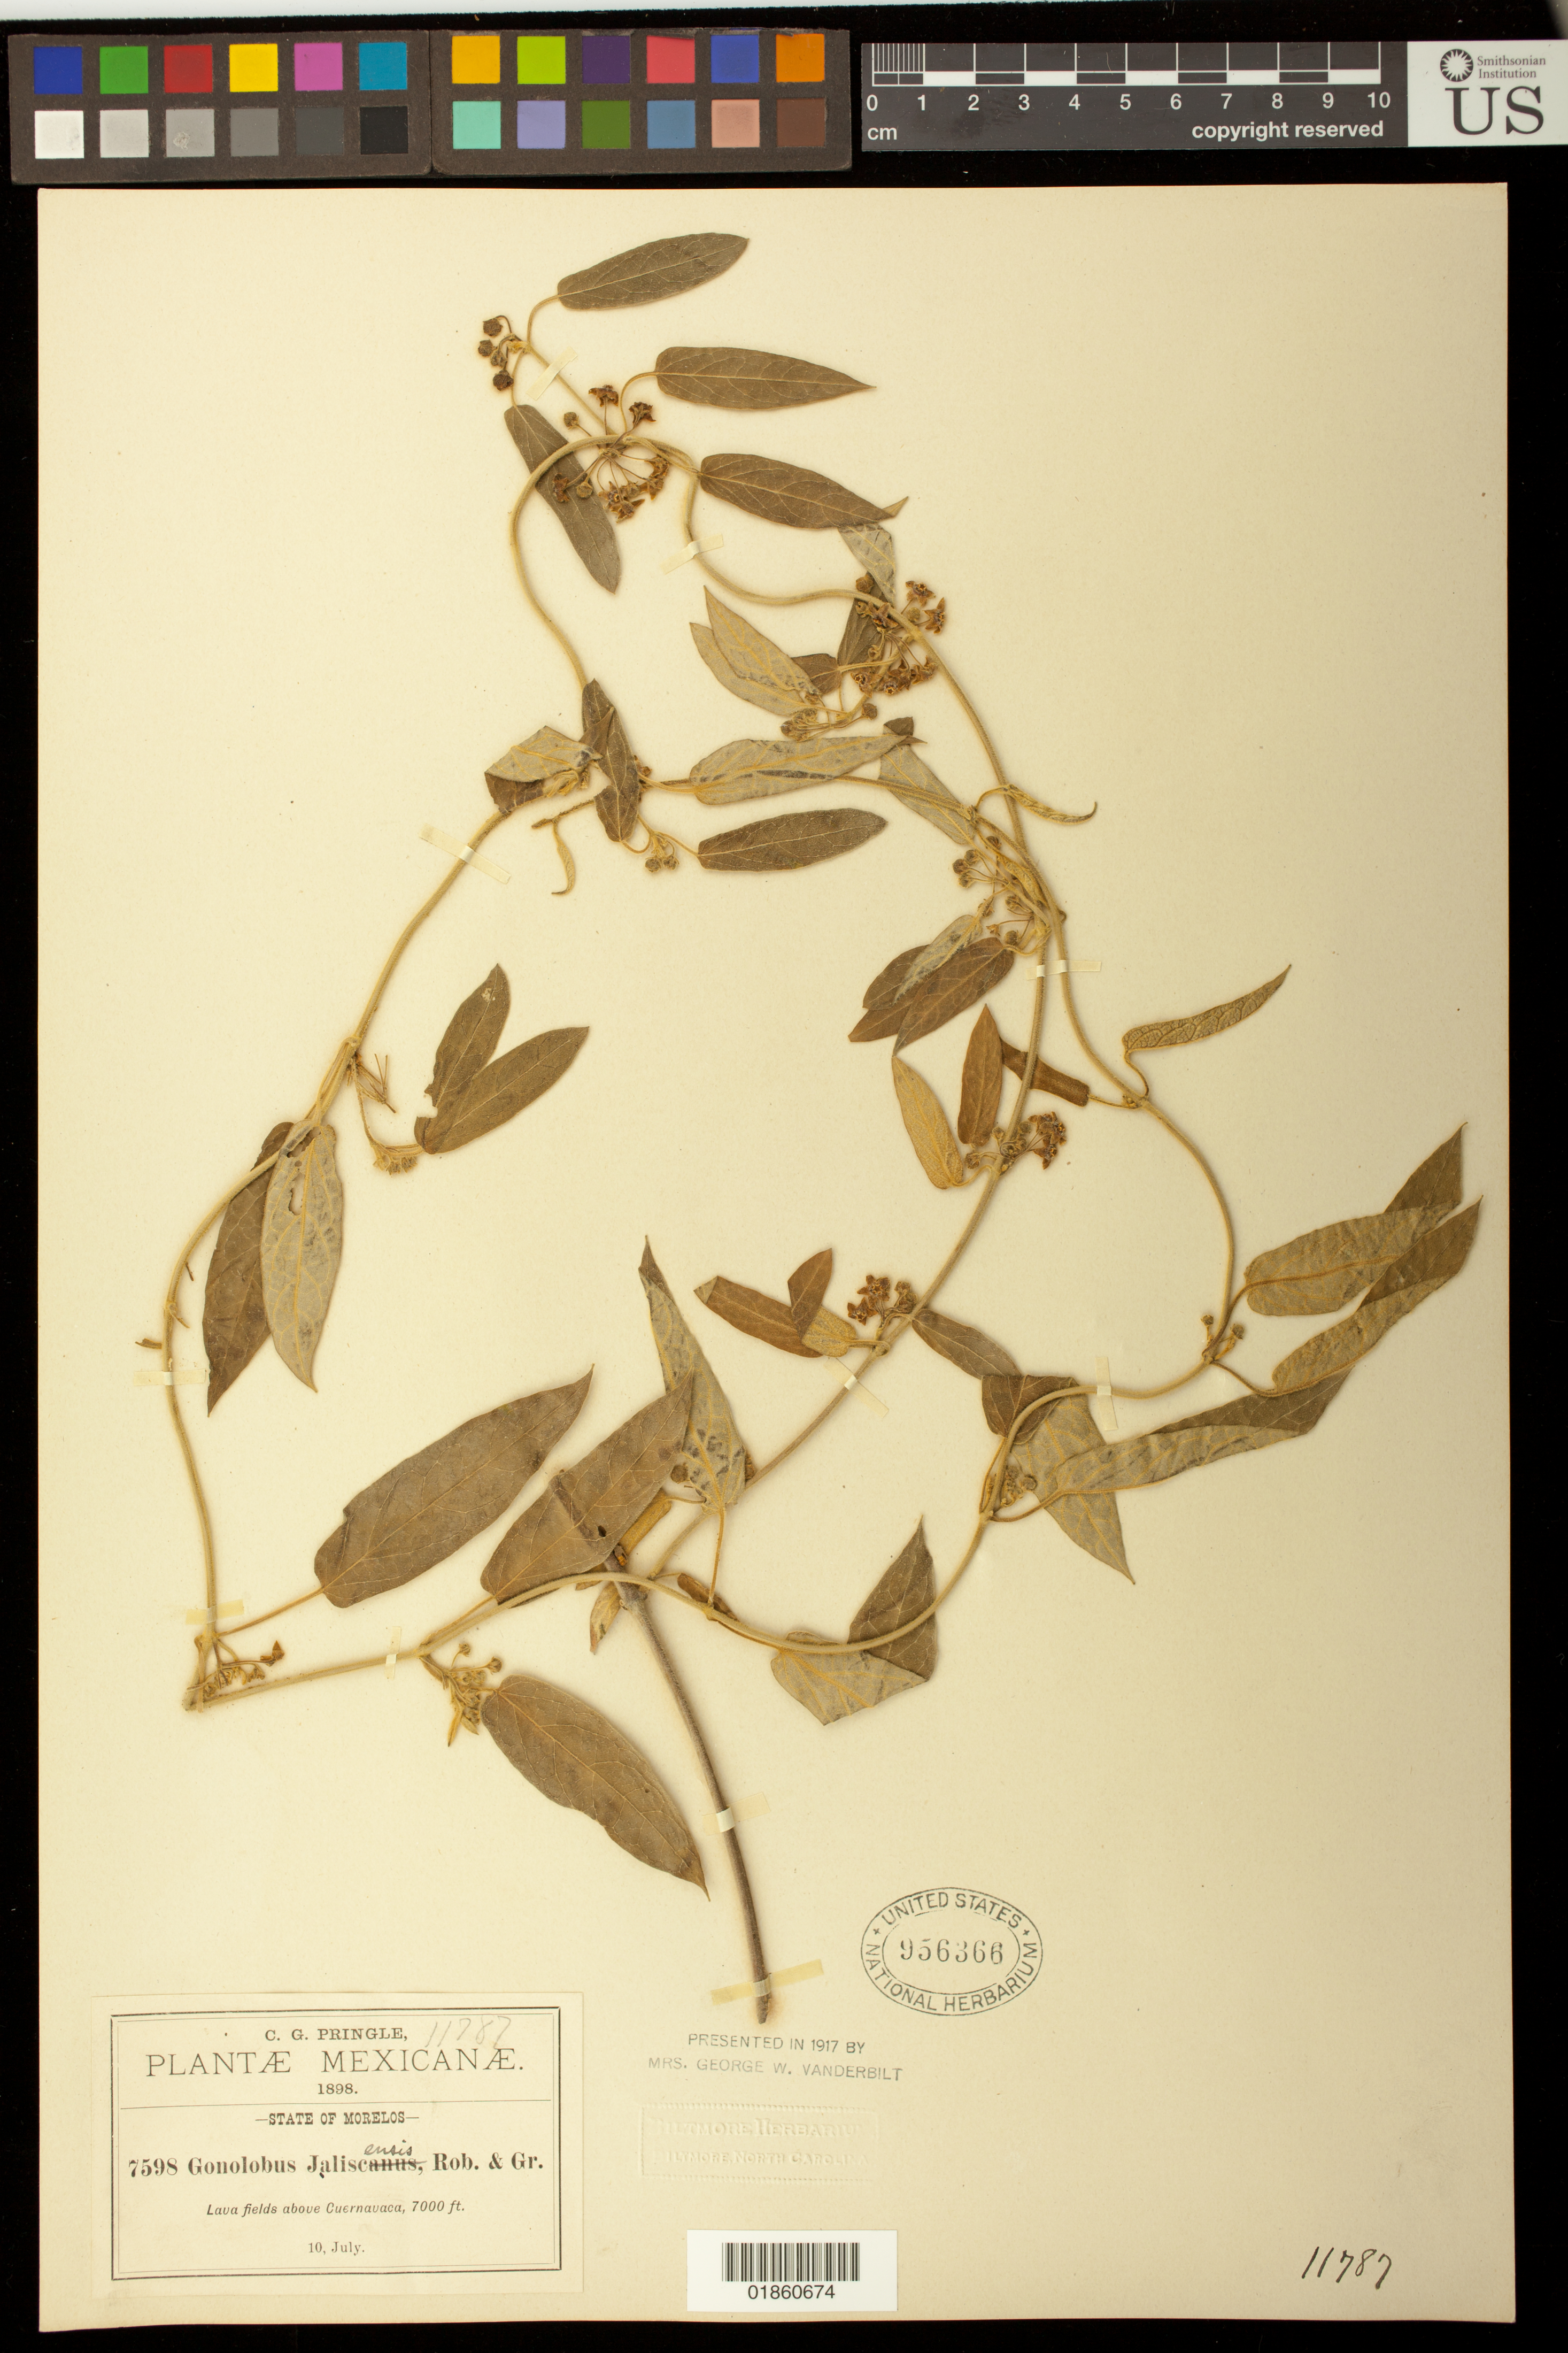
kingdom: Plantae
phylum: Tracheophyta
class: Magnoliopsida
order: Gentianales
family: Apocynaceae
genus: Gonolobus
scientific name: Gonolobus jaliscensis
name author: B.L. Rob. & Greenm.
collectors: C. G. Pringle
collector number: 7598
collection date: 1898-07-10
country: Mexico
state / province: Morelos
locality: Above Cuernavaca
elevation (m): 2134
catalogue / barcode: US 956366